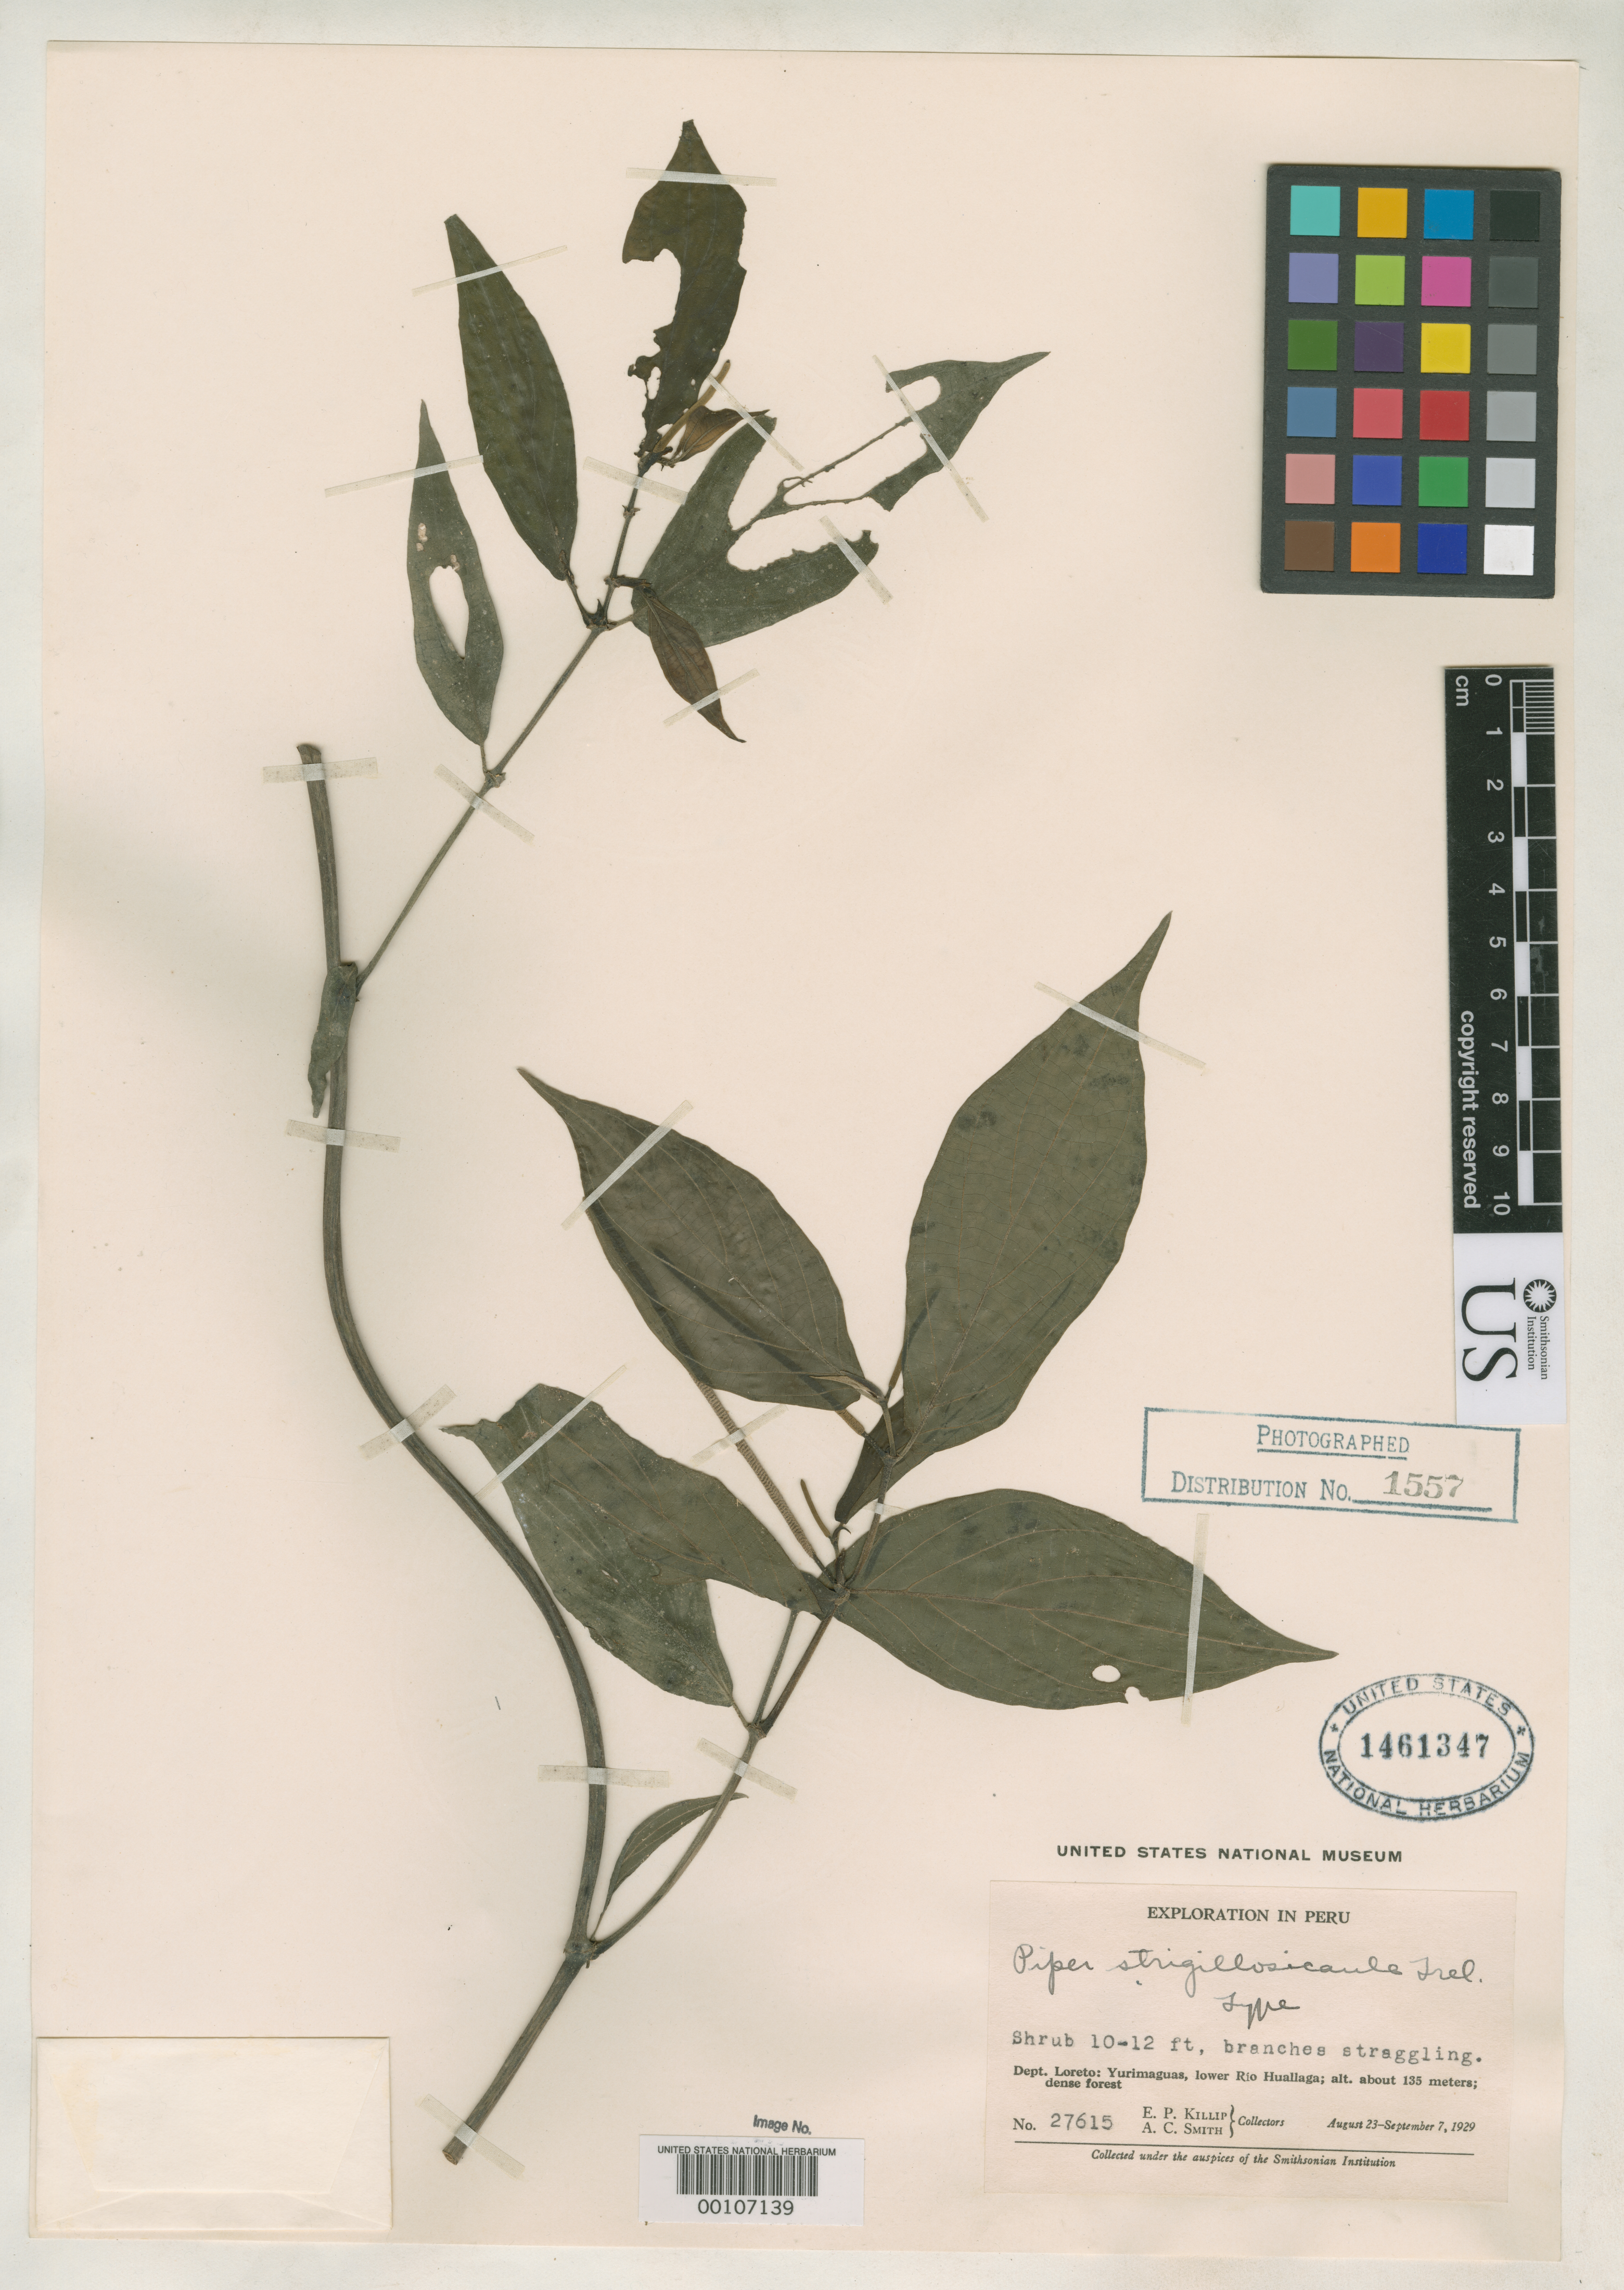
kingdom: Plantae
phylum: Tracheophyta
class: Magnoliopsida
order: Piperales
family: Piperaceae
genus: Piper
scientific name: Piper strigillosicaule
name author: Trel. in J.F. Macbr.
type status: Holotype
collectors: E. P. Killip & A. C. Smith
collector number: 27615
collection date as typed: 23 Aug 1929 to 07 Sep 1929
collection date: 1929-08-23/1929-09-07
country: Peru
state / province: Loreto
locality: Yurimaguas.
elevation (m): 135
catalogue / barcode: US 1461347